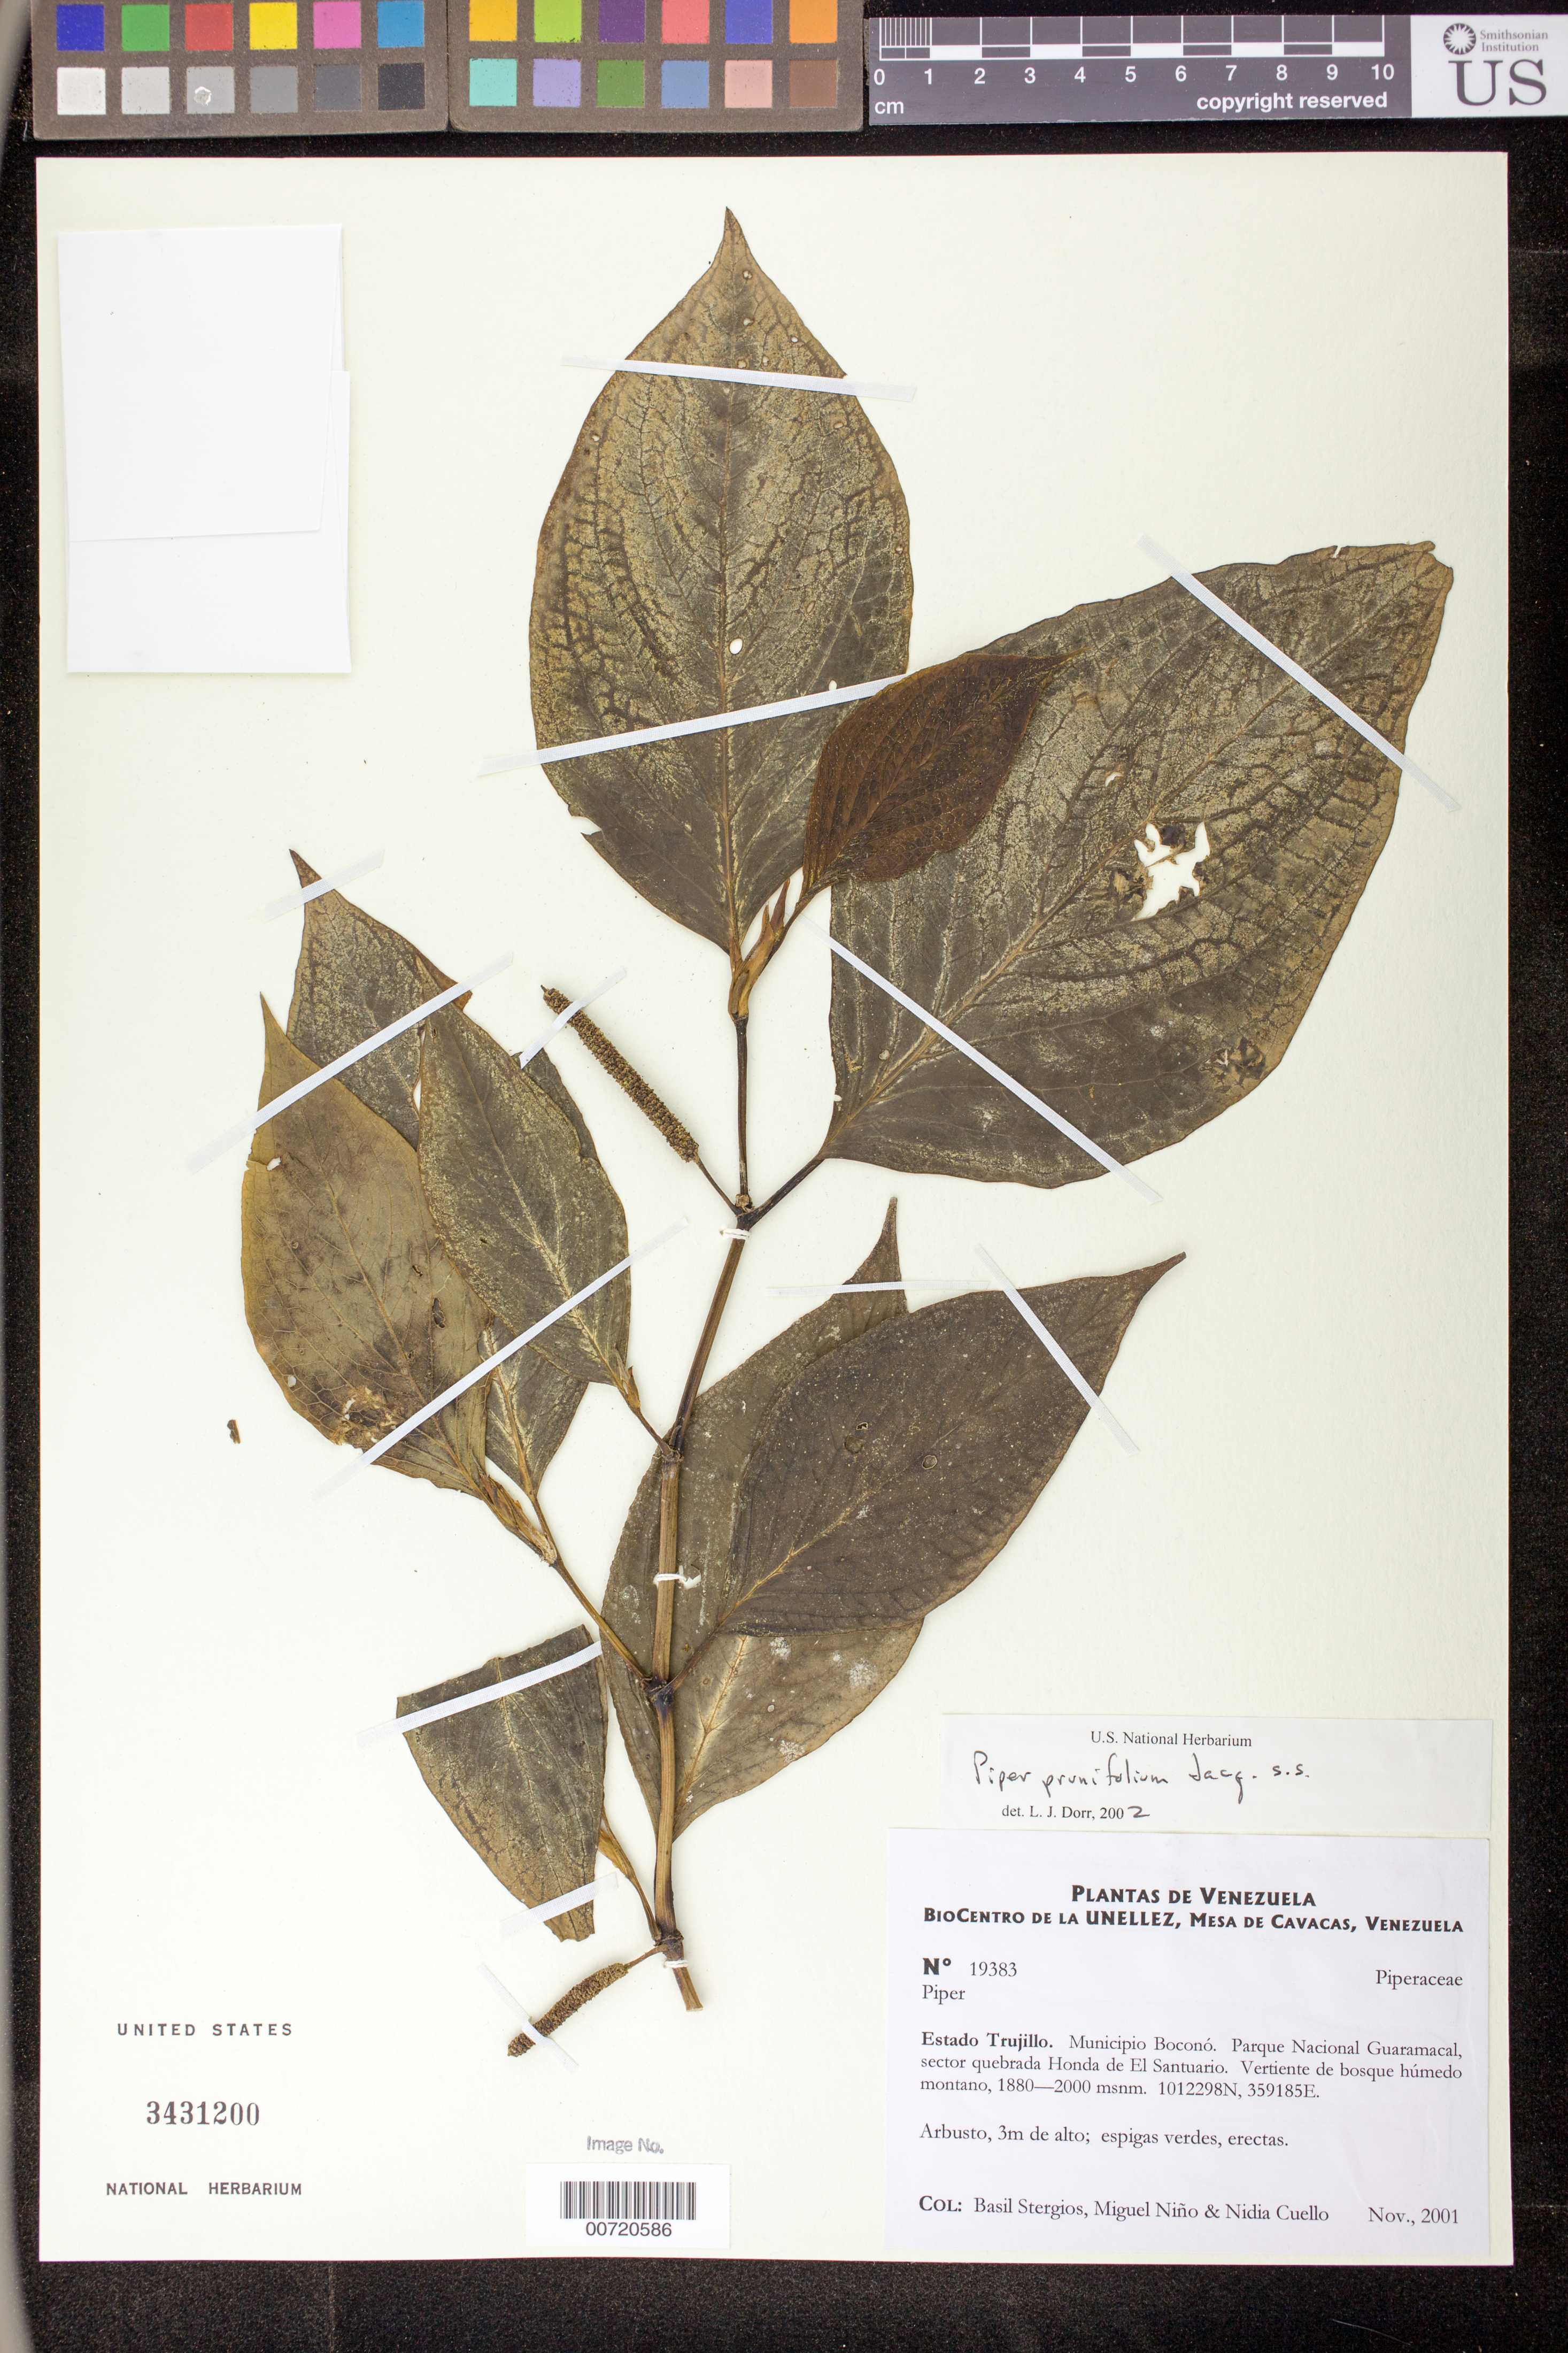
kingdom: Plantae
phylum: Tracheophyta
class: Magnoliopsida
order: Piperales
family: Piperaceae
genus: Piper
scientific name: Piper prunifolium var. prunifolium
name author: Jacq.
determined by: Dorr, L. J., (BOT), Smithsonian Institution - National Museum of Natural History (UNITED STATES)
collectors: B. G. Stergios, S. M. Niño & N. L. Cuello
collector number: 19383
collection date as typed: Nov 2001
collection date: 2001-11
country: Venezuela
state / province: Trujillo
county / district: Boconó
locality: Parque Nacional Guaramacal. Sector quebrada Honda de El Santuario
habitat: Vertiente de bosque húmedo montano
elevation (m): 1880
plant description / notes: PORT, US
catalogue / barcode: US 3431200